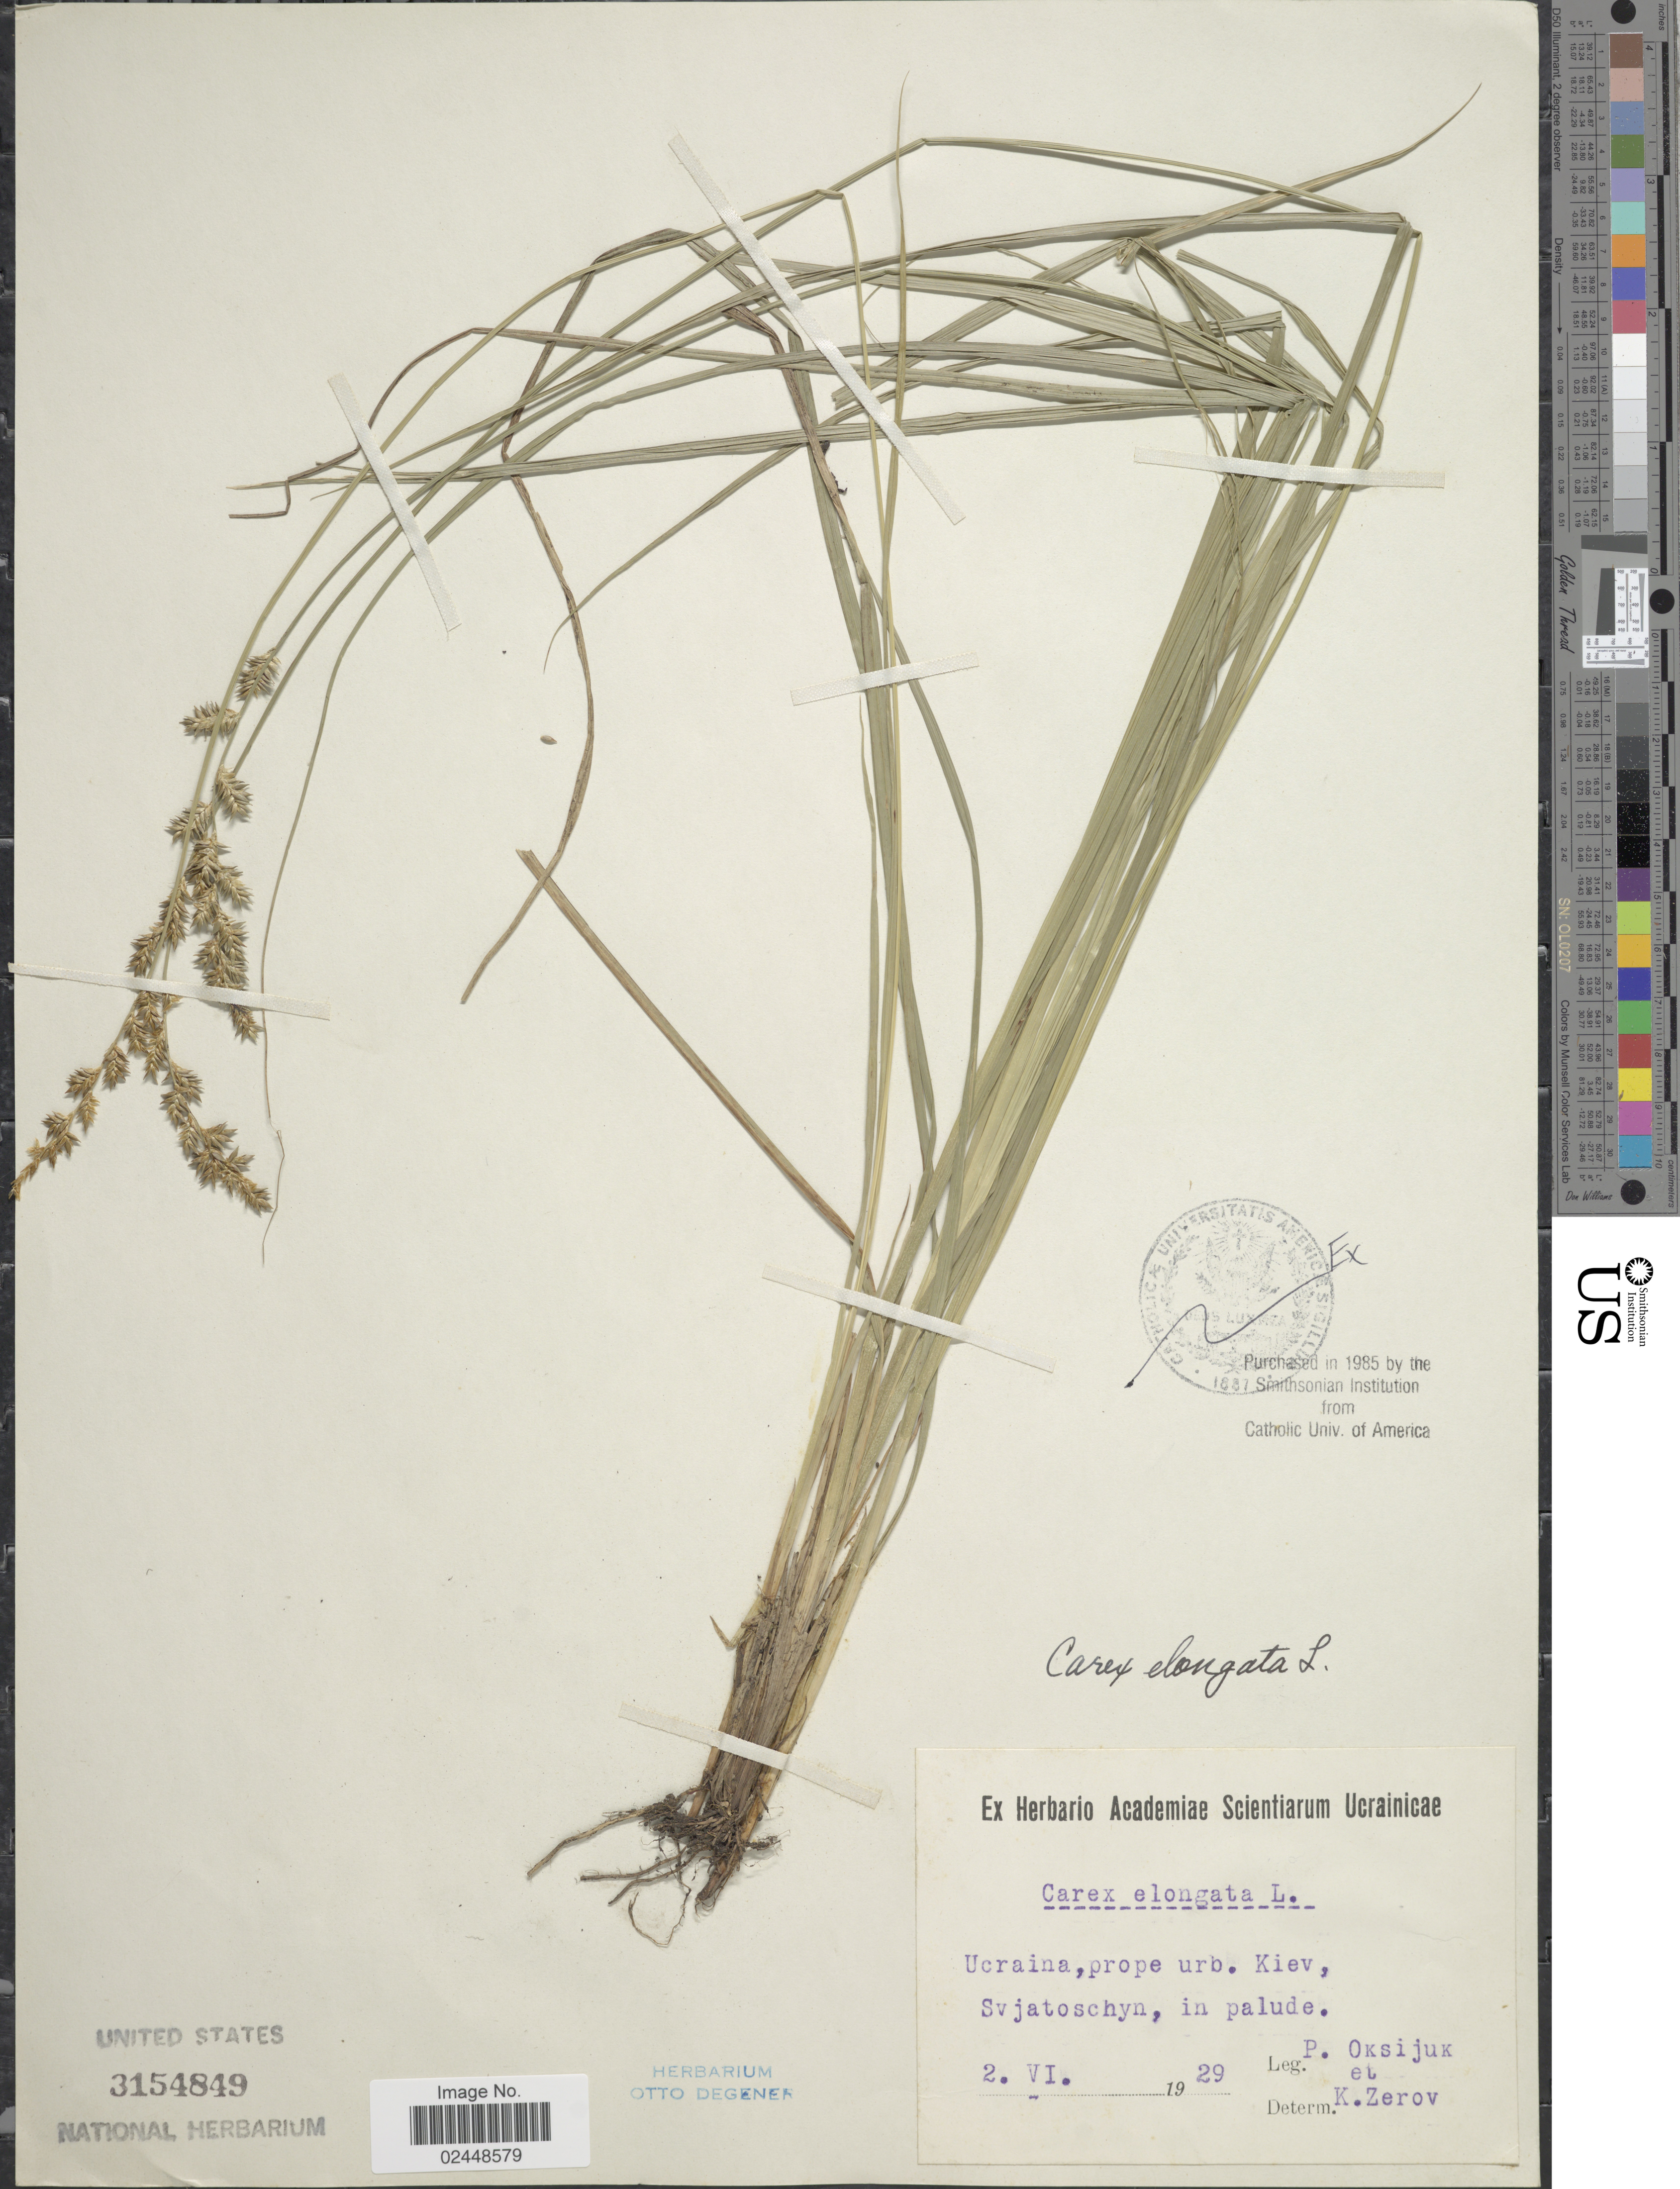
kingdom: Plantae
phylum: Tracheophyta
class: Liliopsida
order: Poales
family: Cyperaceae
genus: Carex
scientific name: Carex elongata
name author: L.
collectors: P. Oksijuk & K. Zerov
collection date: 1929-06-02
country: Ukraine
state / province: Kiev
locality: Ucraina, prope urb. Kiev, Svjatoschyn, in palude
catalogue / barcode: US 3154849